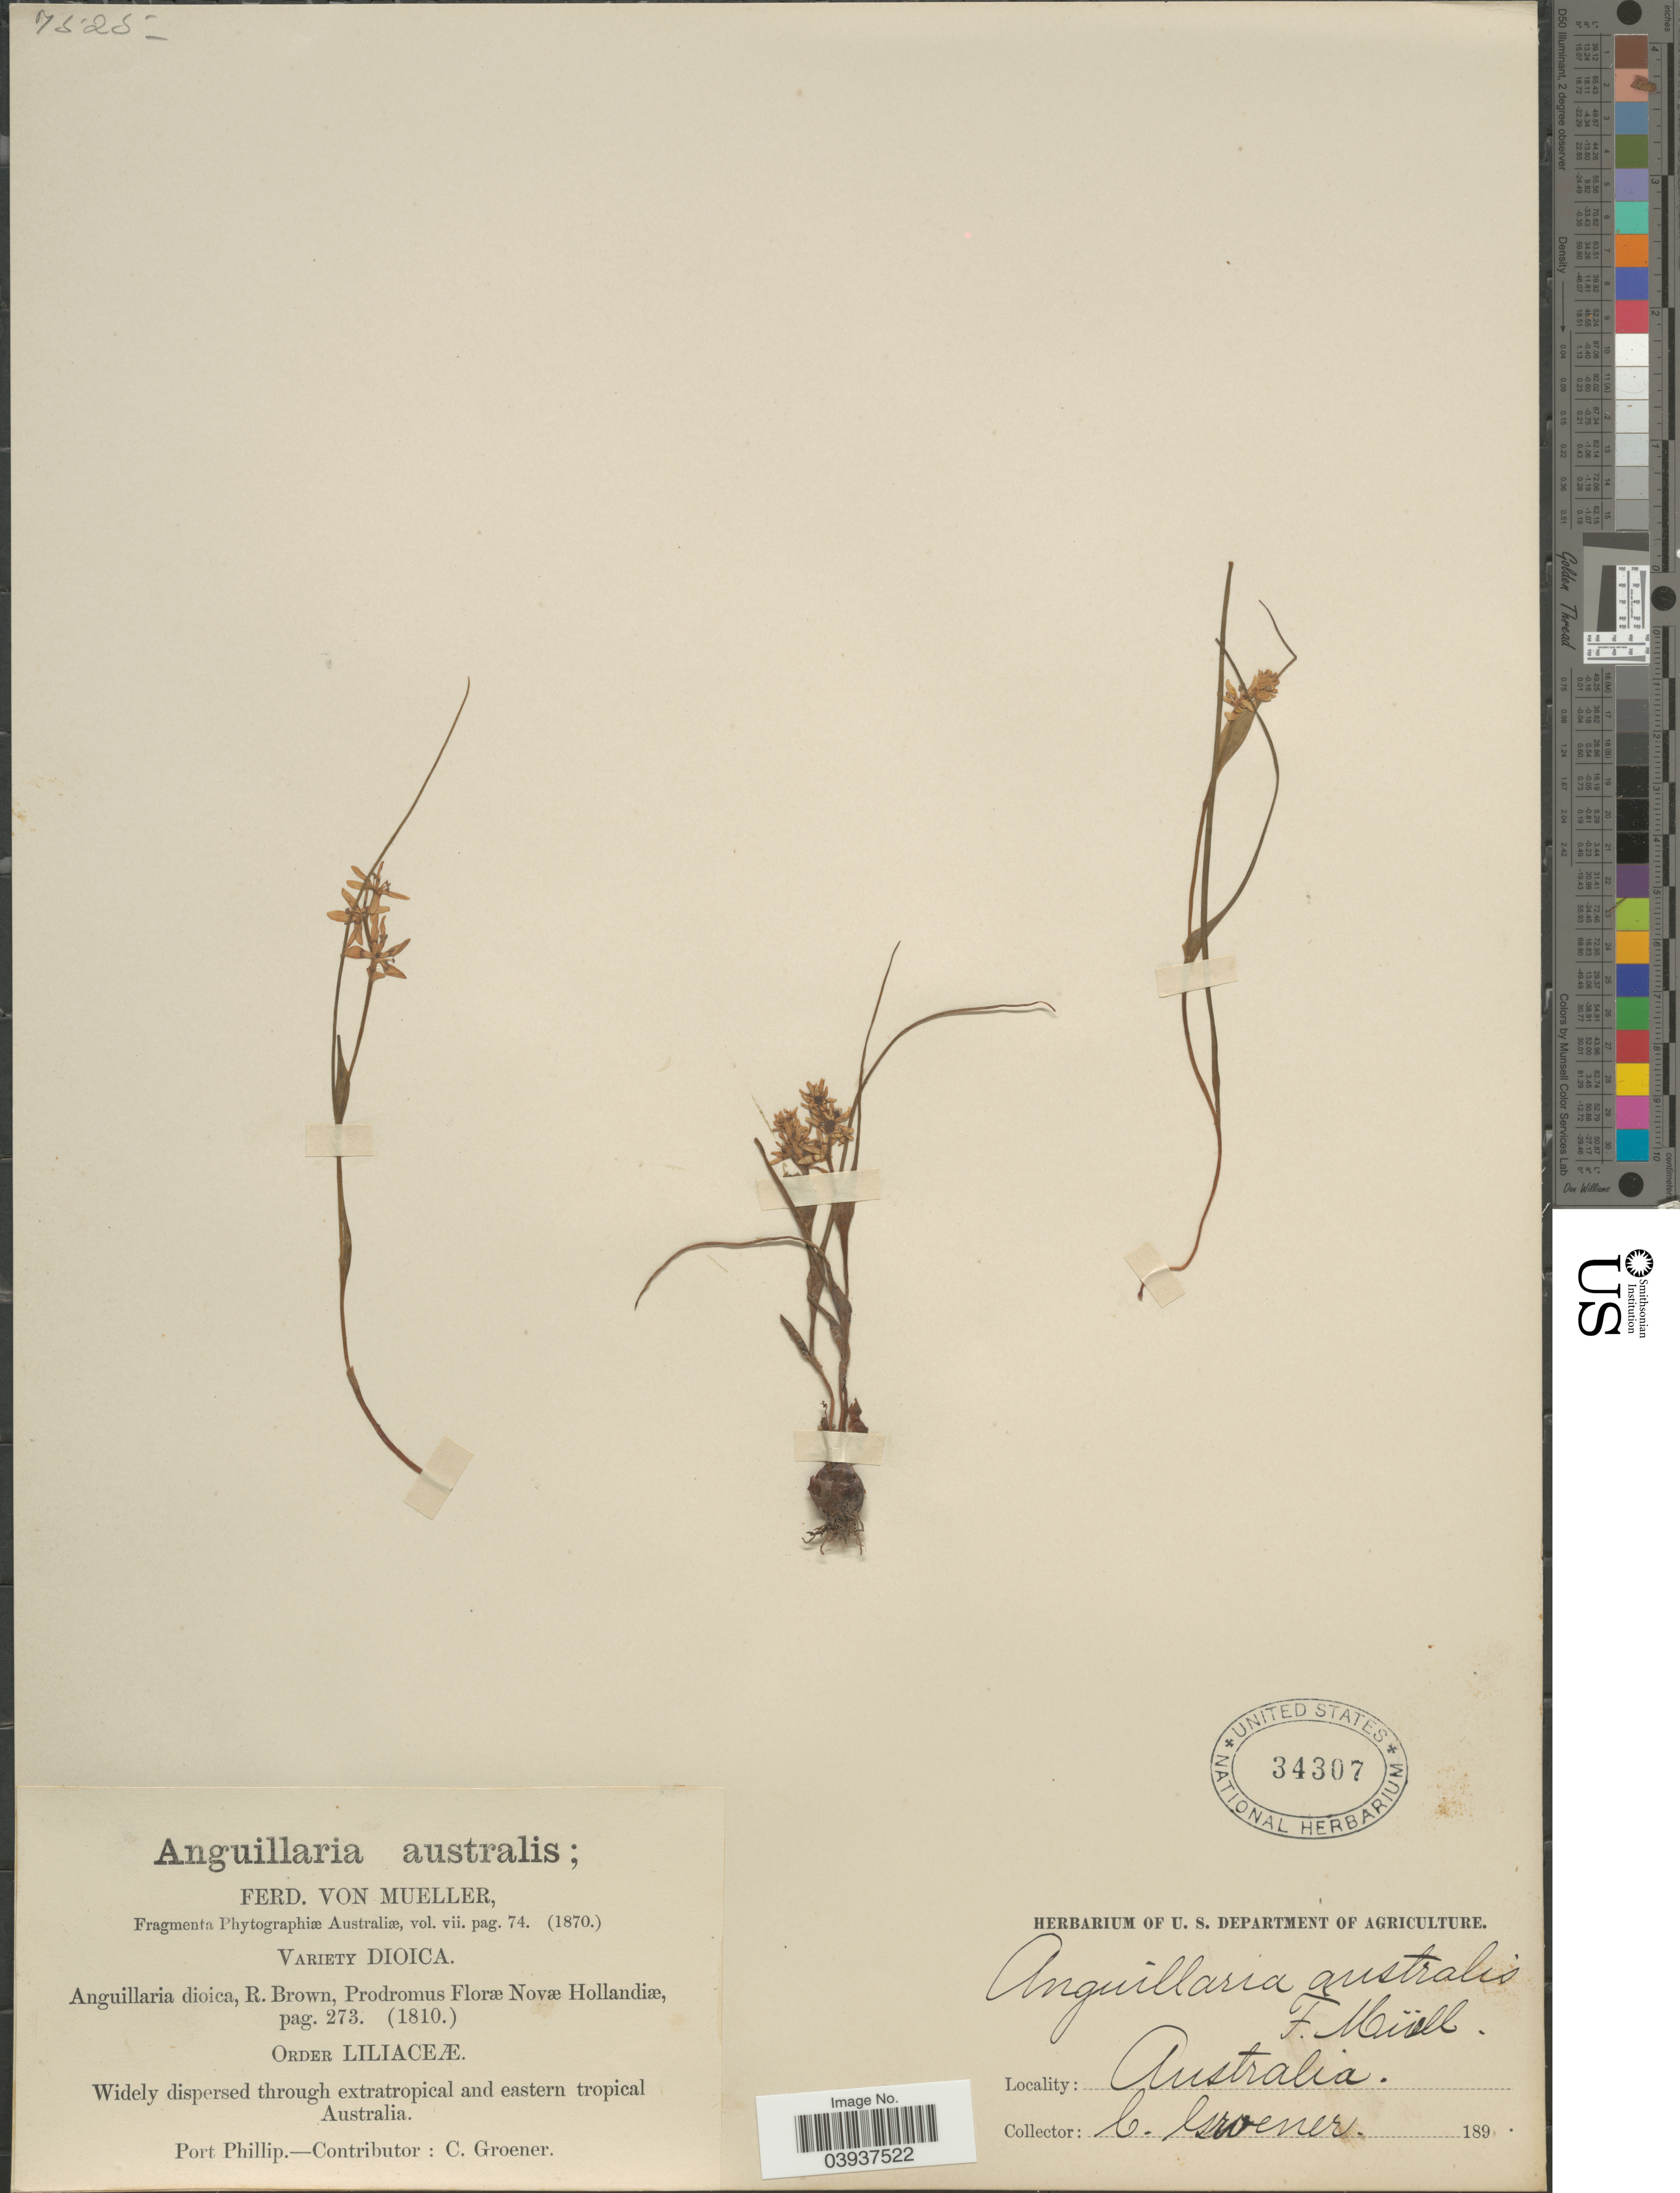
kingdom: Plantae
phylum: Tracheophyta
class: Liliopsida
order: Liliales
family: Colchicaceae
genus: Wurmbea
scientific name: Wurmbea dioica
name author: (R. Br.) F. Muell.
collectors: C. Groener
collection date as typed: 189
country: Australia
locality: Widely dispersed through extratropical and eastern tropical Australia. Port Phillip.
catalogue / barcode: US 34307